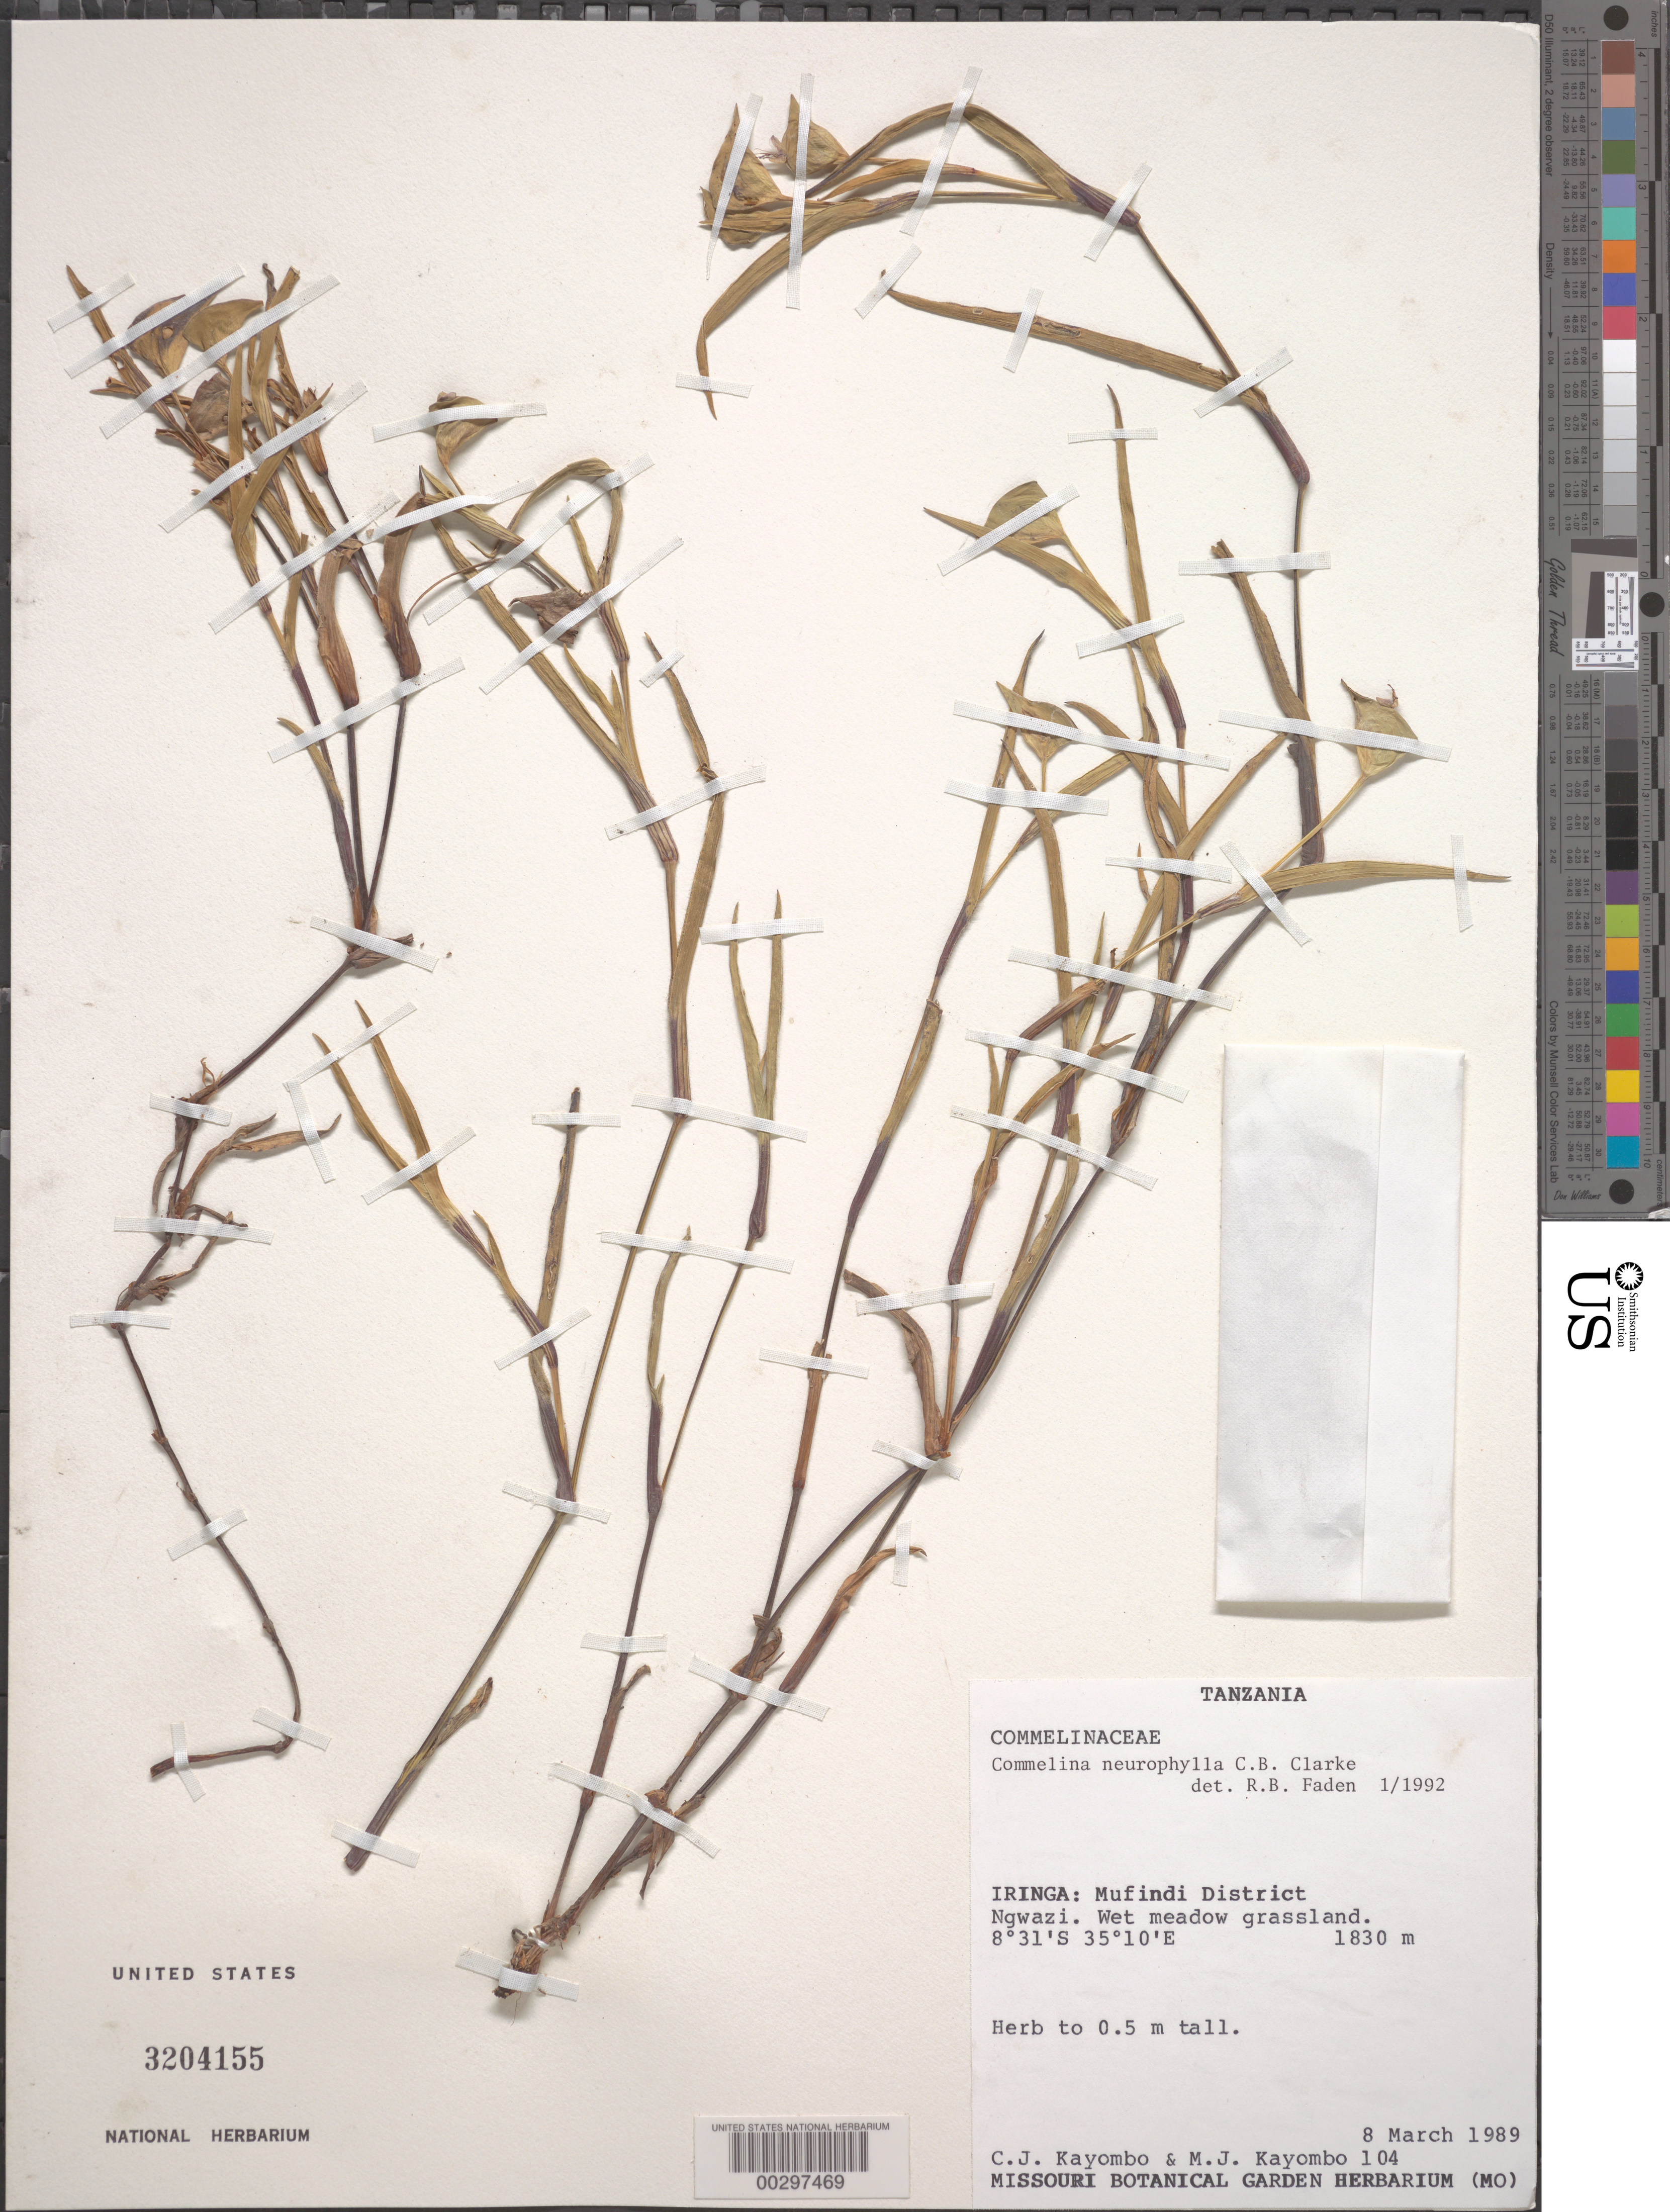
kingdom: Plantae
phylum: Tracheophyta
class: Liliopsida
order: Commelinales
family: Commelinaceae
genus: Commelina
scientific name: Commelina neurophylla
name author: C.B. Clarke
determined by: Faden, Robert B., (US), Smithsonian Institution - National Museum of Natural History (UNITED STATES)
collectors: C. J. Kayombo & M. Kayombo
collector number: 104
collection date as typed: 08 Mar 1989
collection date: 1989-03-08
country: Tanzania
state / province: Iringa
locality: Mufindi district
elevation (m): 1830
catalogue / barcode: US 3204155